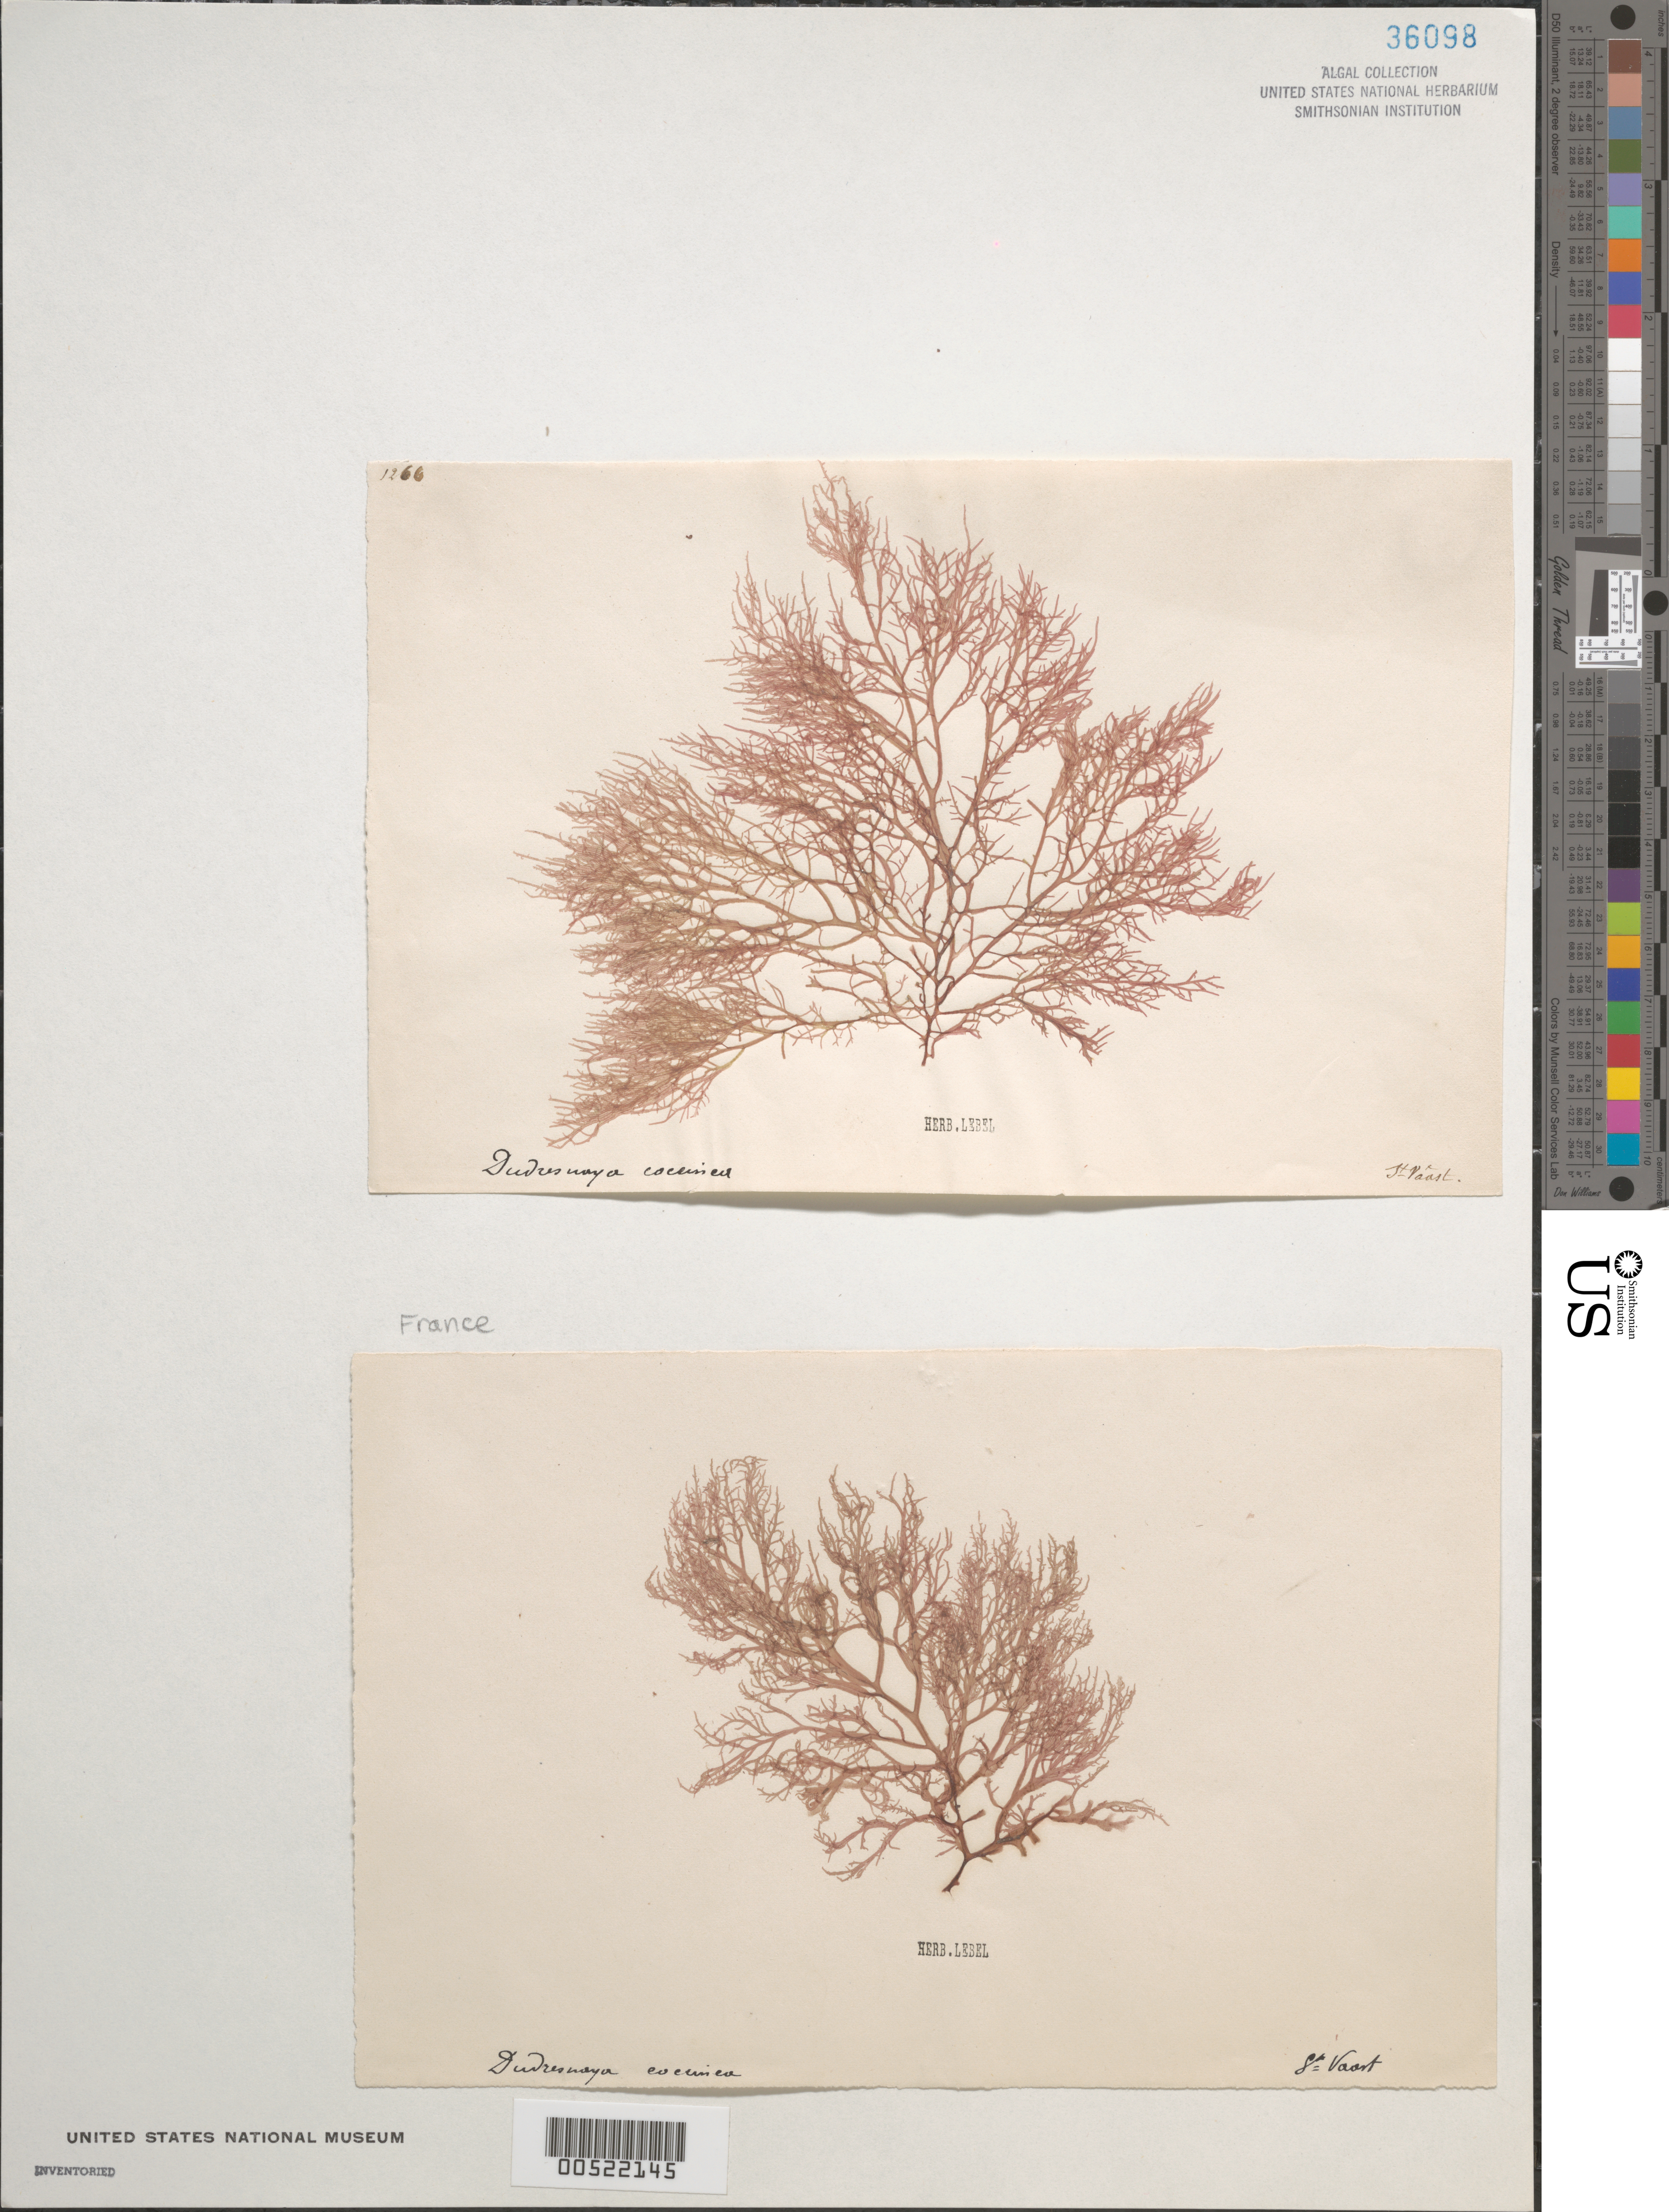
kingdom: Plantae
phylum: Rhodophyta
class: Florideophyceae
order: Gigartinales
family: Dumontiaceae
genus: Dudresnaya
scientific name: Dudresnaya verticillata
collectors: J. Lebel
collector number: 1266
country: France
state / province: Normandie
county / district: Manche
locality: St. vaast-la-hougue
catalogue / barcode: US 36098